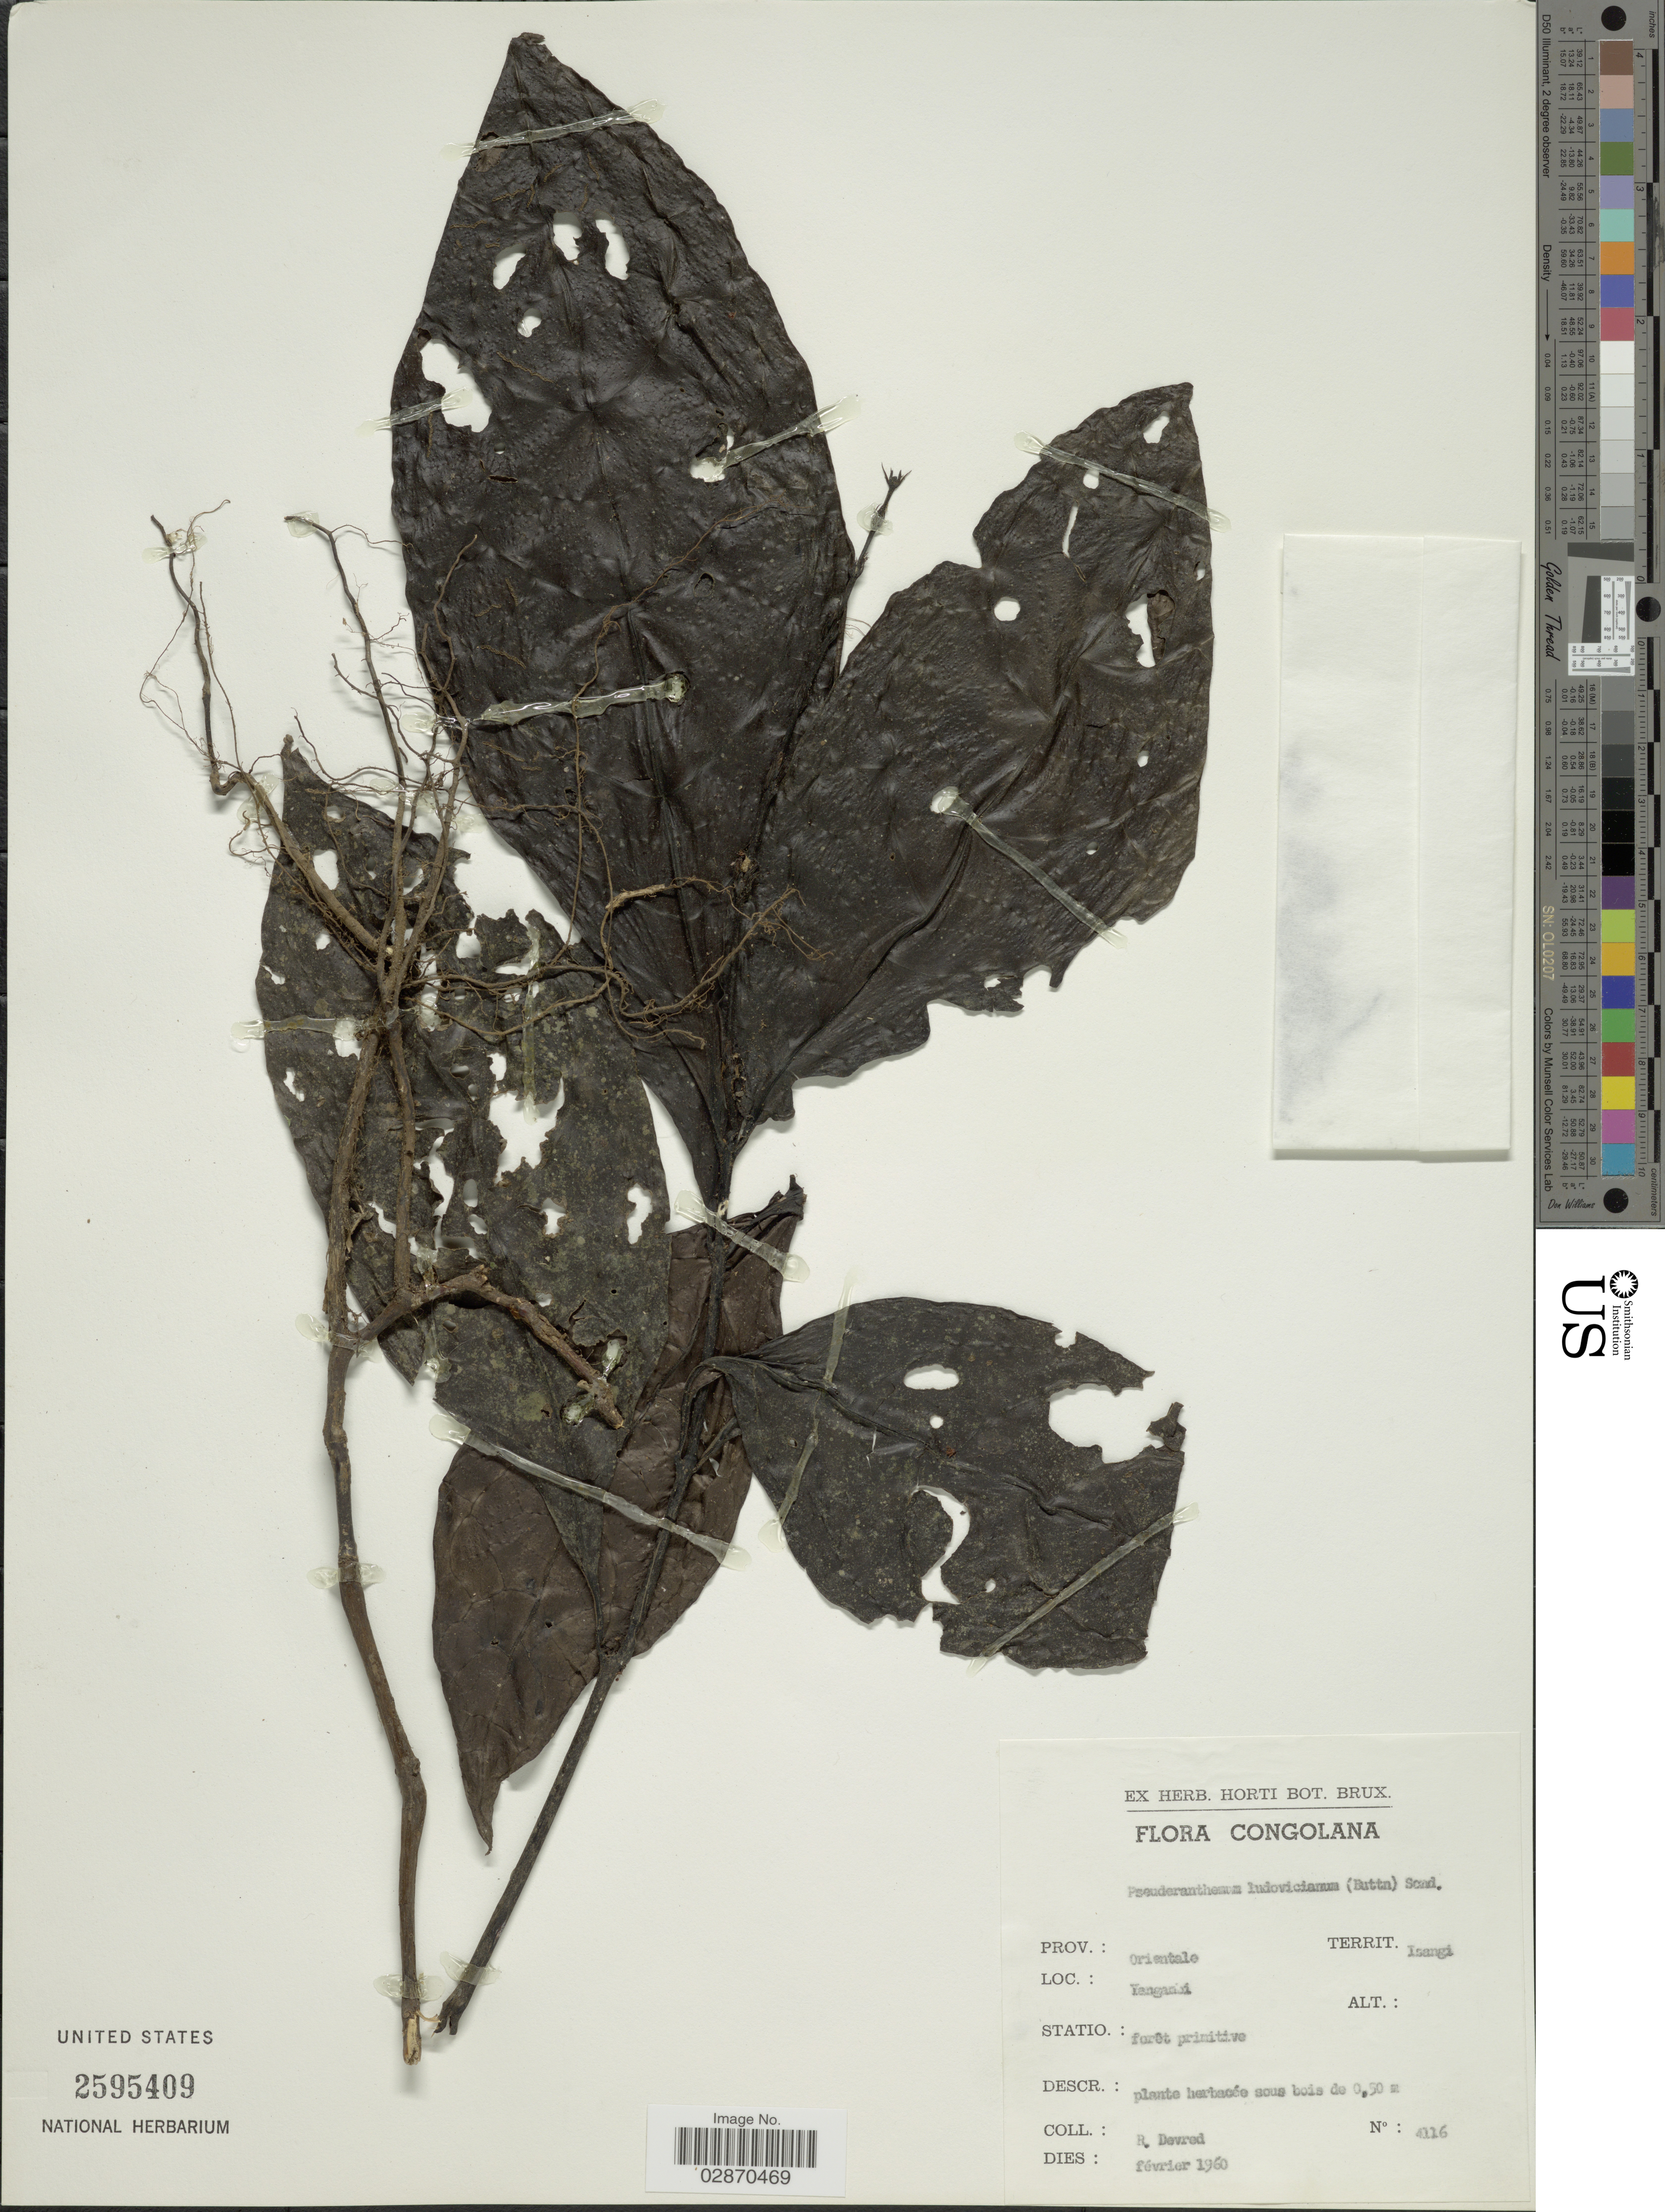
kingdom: Plantae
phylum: Tracheophyta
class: Magnoliopsida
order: Lamiales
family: Acanthaceae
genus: Pseuderanthemum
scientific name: Pseuderanthemum ludovicianum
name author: (Büttner) Lindau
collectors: R. Devred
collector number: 4116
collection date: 1960-02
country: Congo, Democratic Republic of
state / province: Tshopo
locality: Congolana. Territ.: Isangi. Yangambi.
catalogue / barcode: US 2595409